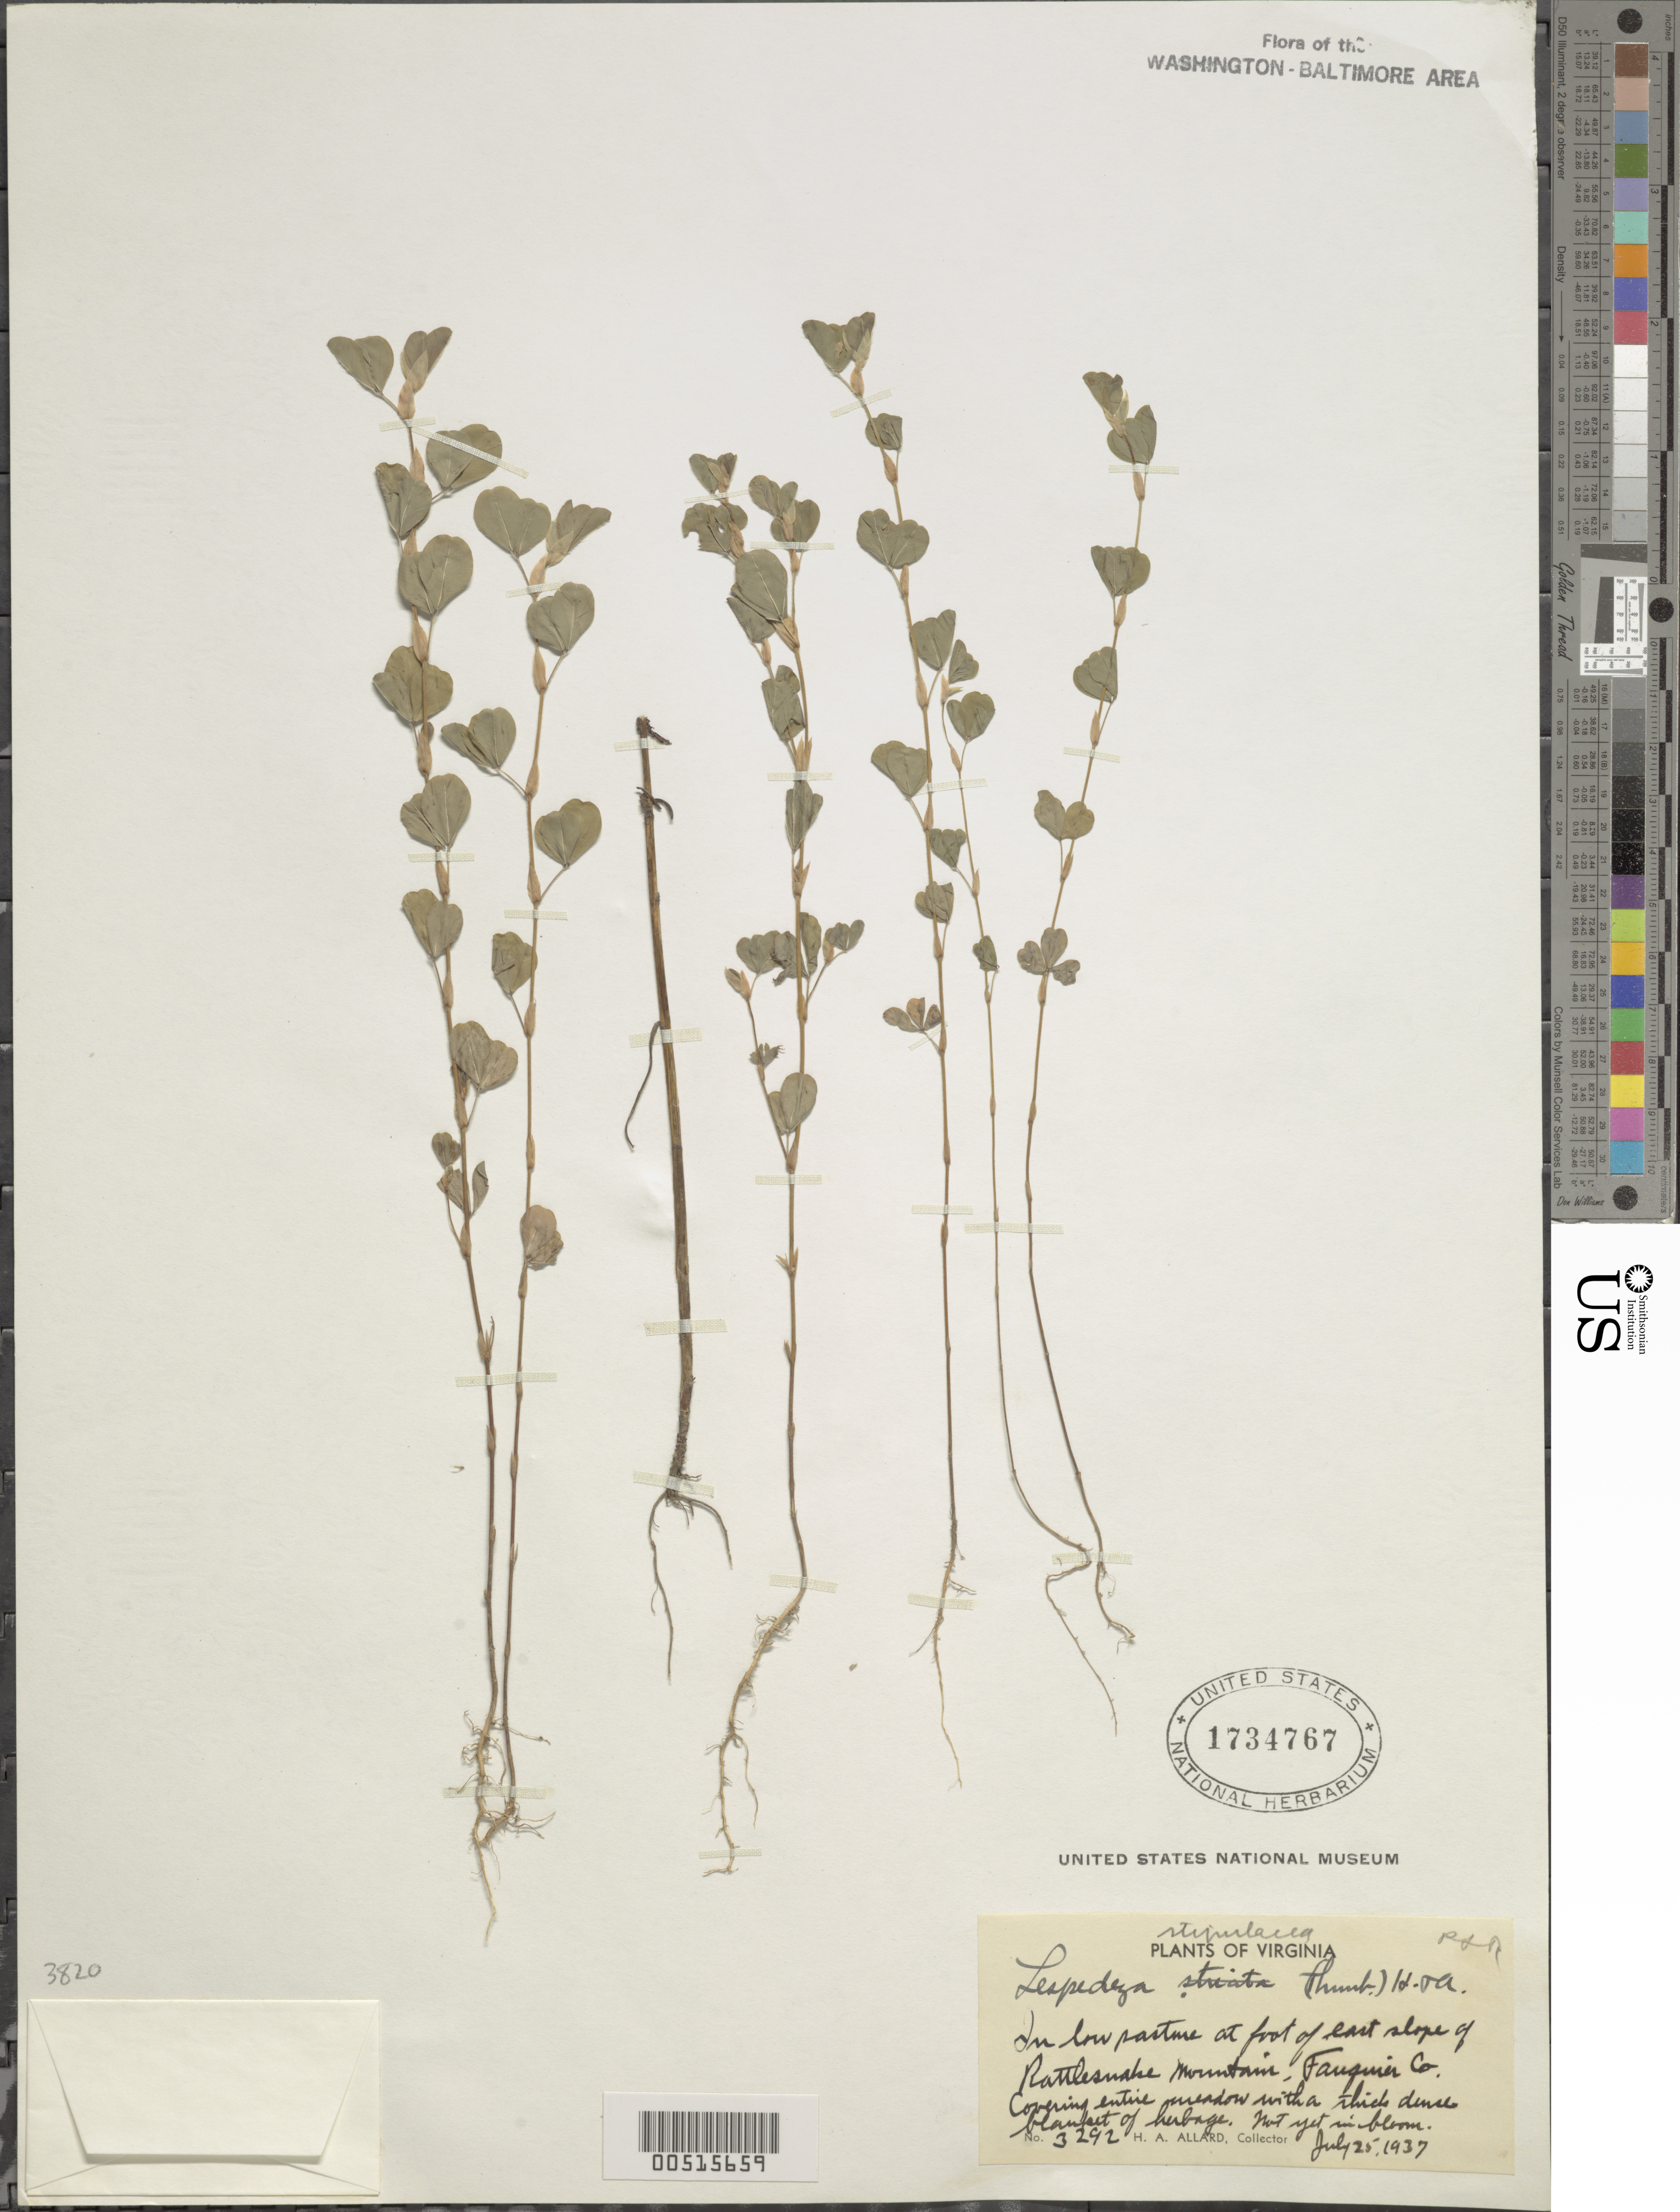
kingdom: Plantae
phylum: Tracheophyta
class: Magnoliopsida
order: Fabales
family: Fabaceae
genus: Kummerowia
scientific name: Kummerowia stipulacea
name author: (Maxim.) Makino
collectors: H. A. Allard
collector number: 3292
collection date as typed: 25 Jul 1937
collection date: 1937-07-25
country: United States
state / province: Virginia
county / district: Fauquier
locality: Rattlesnake Mountain, E slope of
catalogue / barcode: US 1734767